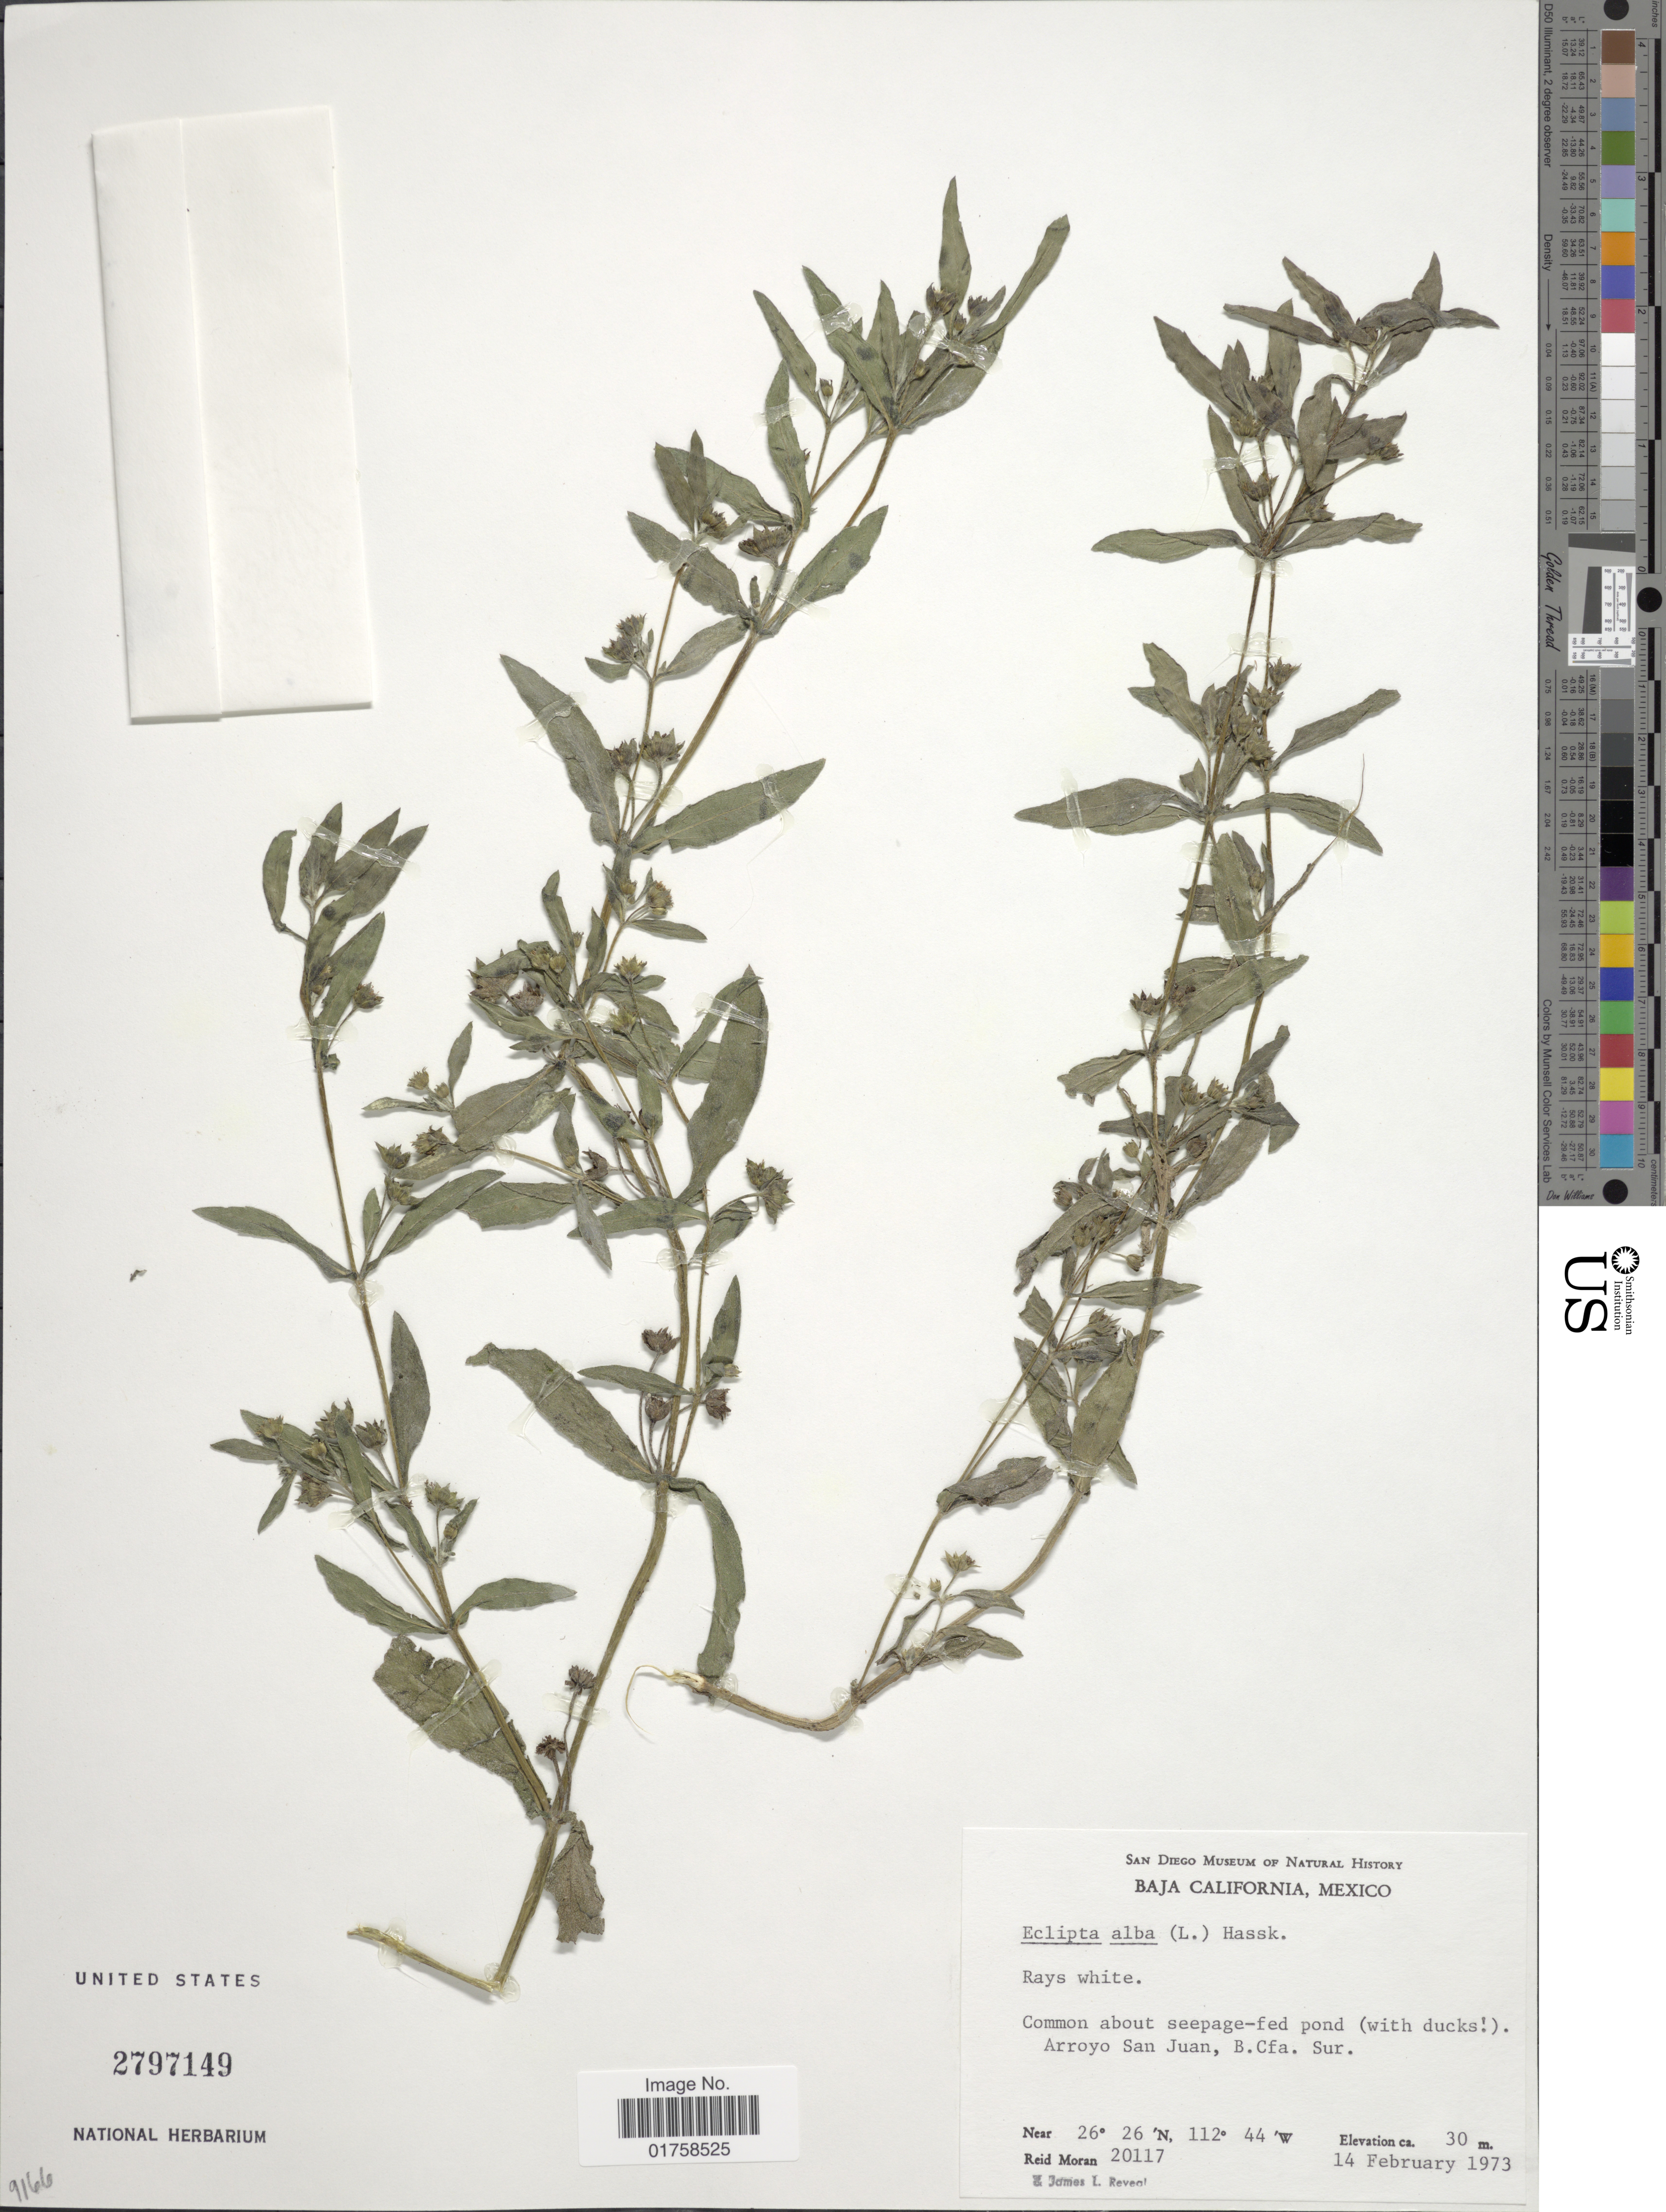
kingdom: Plantae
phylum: Tracheophyta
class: Magnoliopsida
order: Asterales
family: Asteraceae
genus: Eclipta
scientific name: Eclipta alba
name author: (L.) Hassk.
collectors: R. V. Moran & J. L. Reveal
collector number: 20117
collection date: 1973-02-14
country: Mexico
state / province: Baja California Sur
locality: Baja California, Mexico. Common about seepage-fed pond. Arroyo San Juan, B. Cfa. SUr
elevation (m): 30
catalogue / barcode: US 2797149